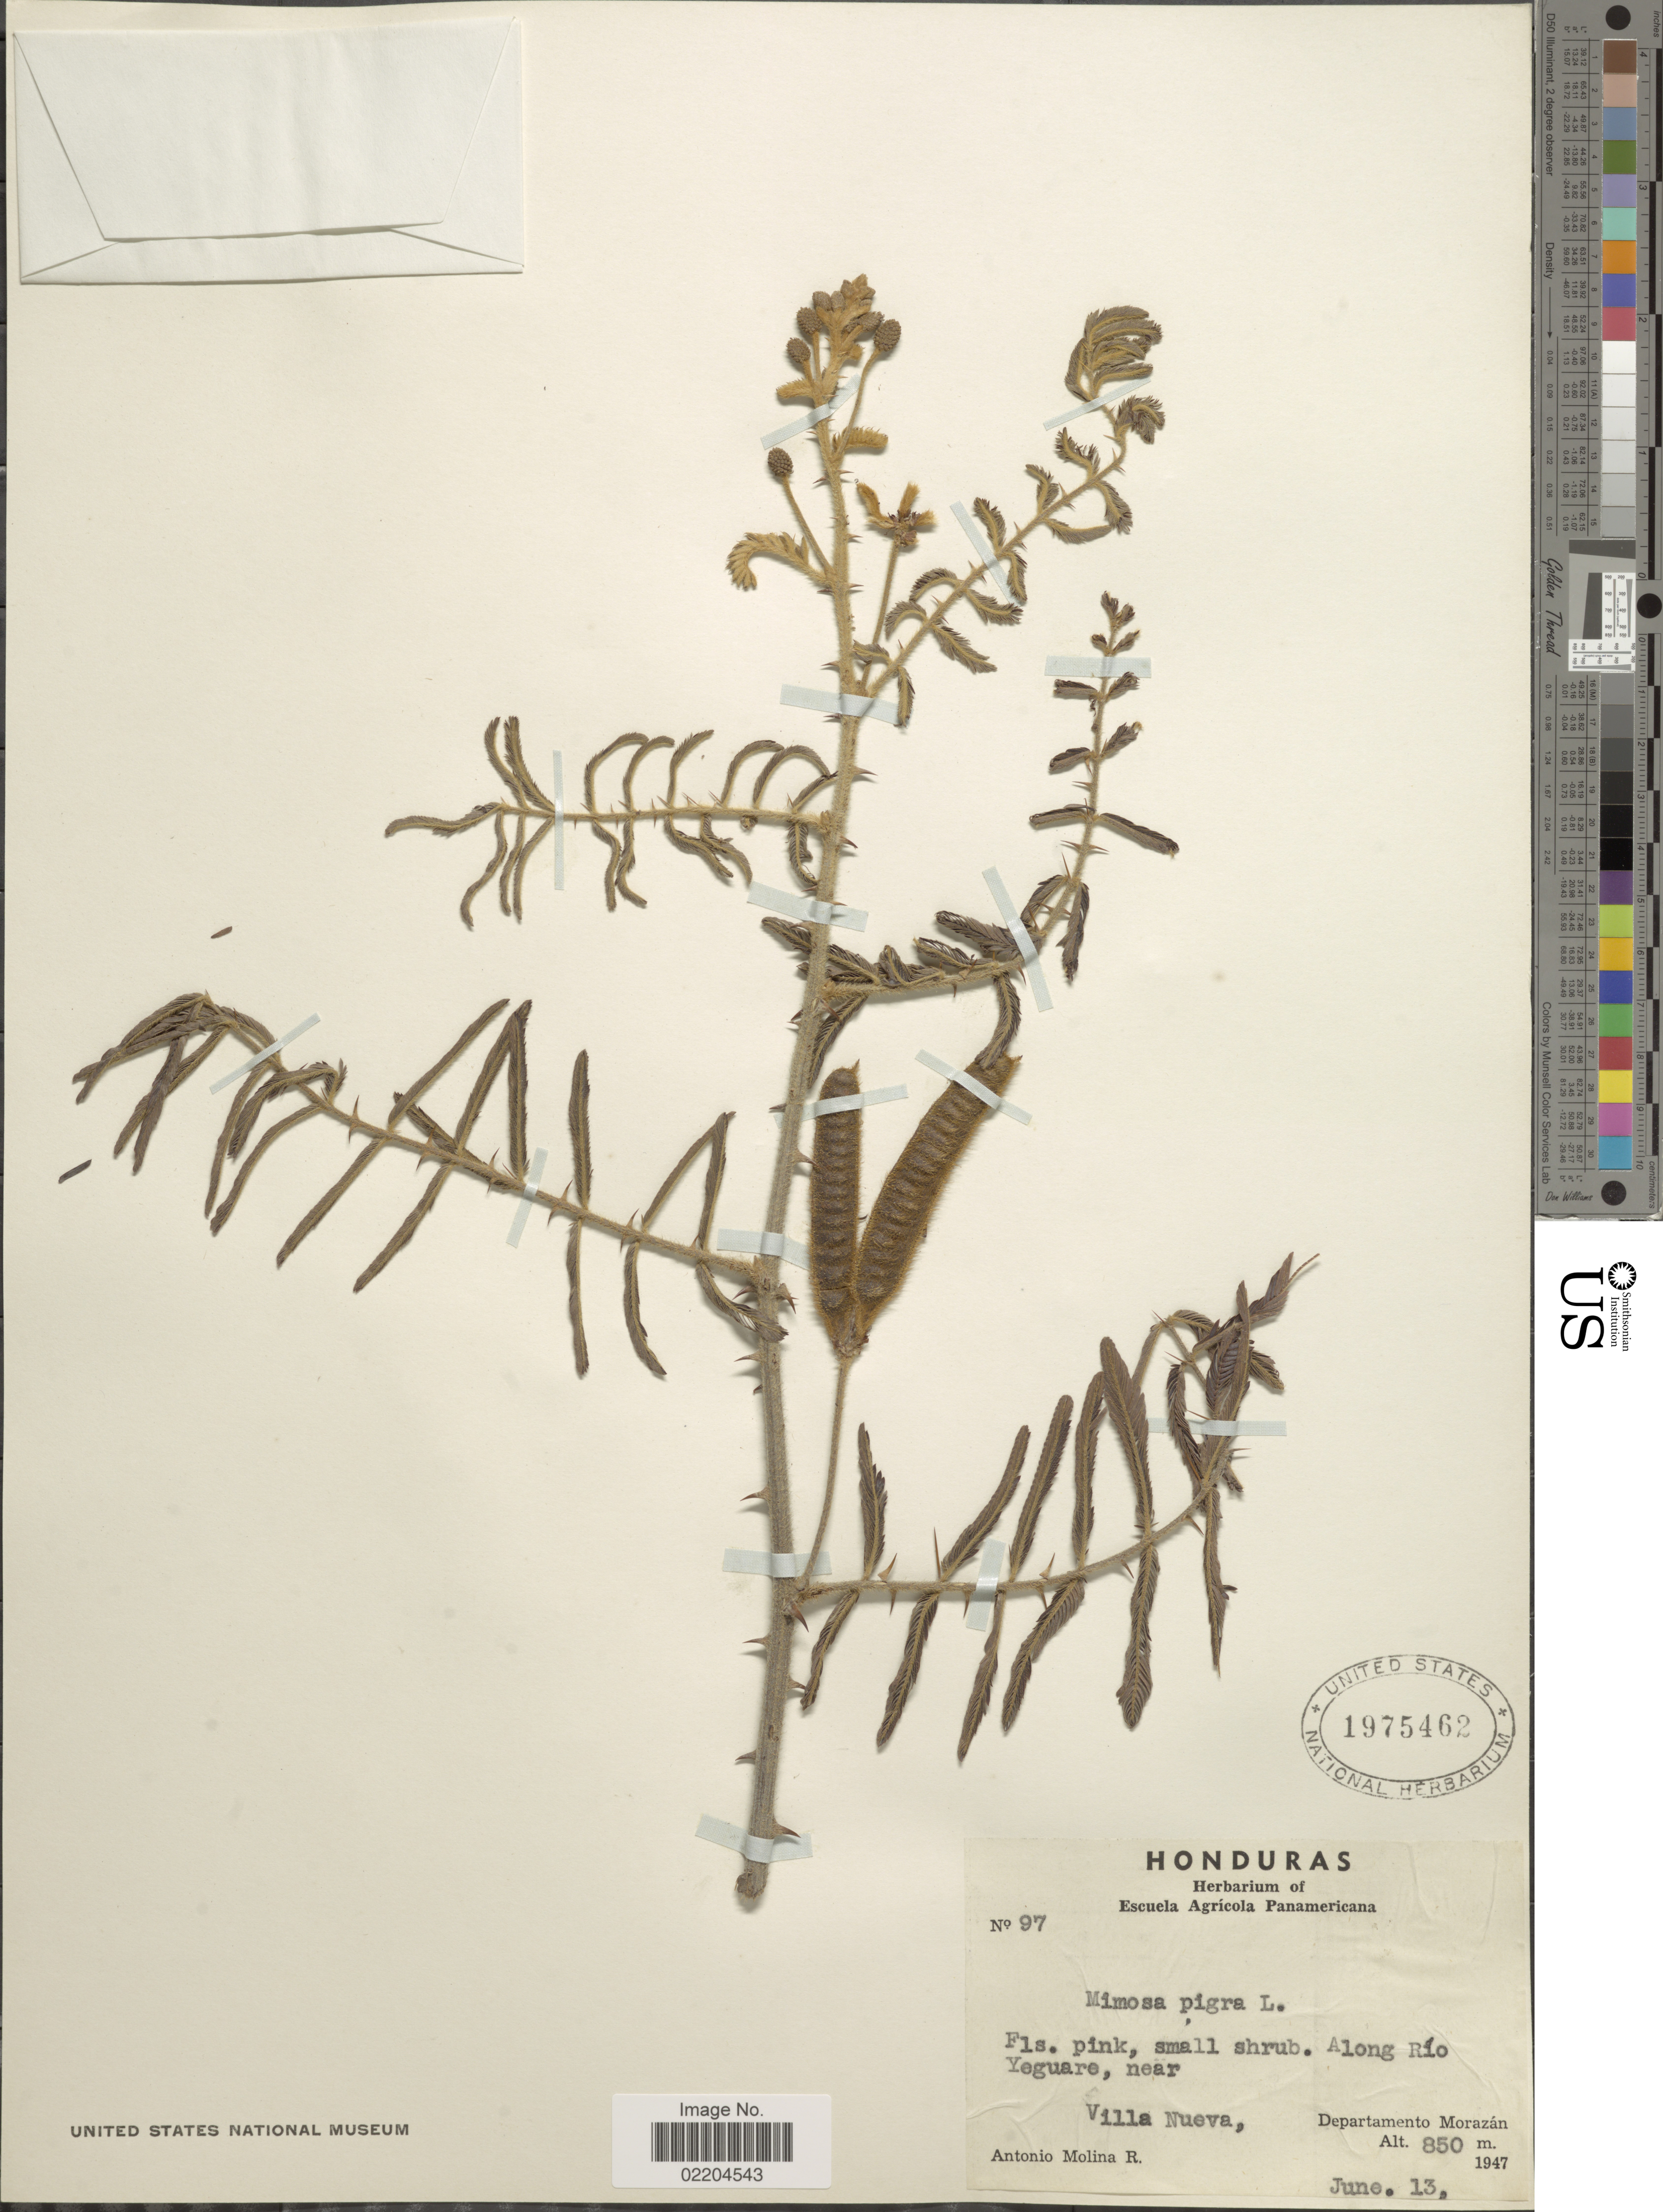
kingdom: Plantae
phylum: Tracheophyta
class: Magnoliopsida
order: Fabales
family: Fabaceae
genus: Mimosa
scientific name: Mimosa pigra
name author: L.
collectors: A. Molina R.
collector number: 97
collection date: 1947-06-13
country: Honduras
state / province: Fco. Morazán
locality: Along Rio Yeguare, near Villa Nueva, Departamento Morazan.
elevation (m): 850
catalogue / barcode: US 1975462